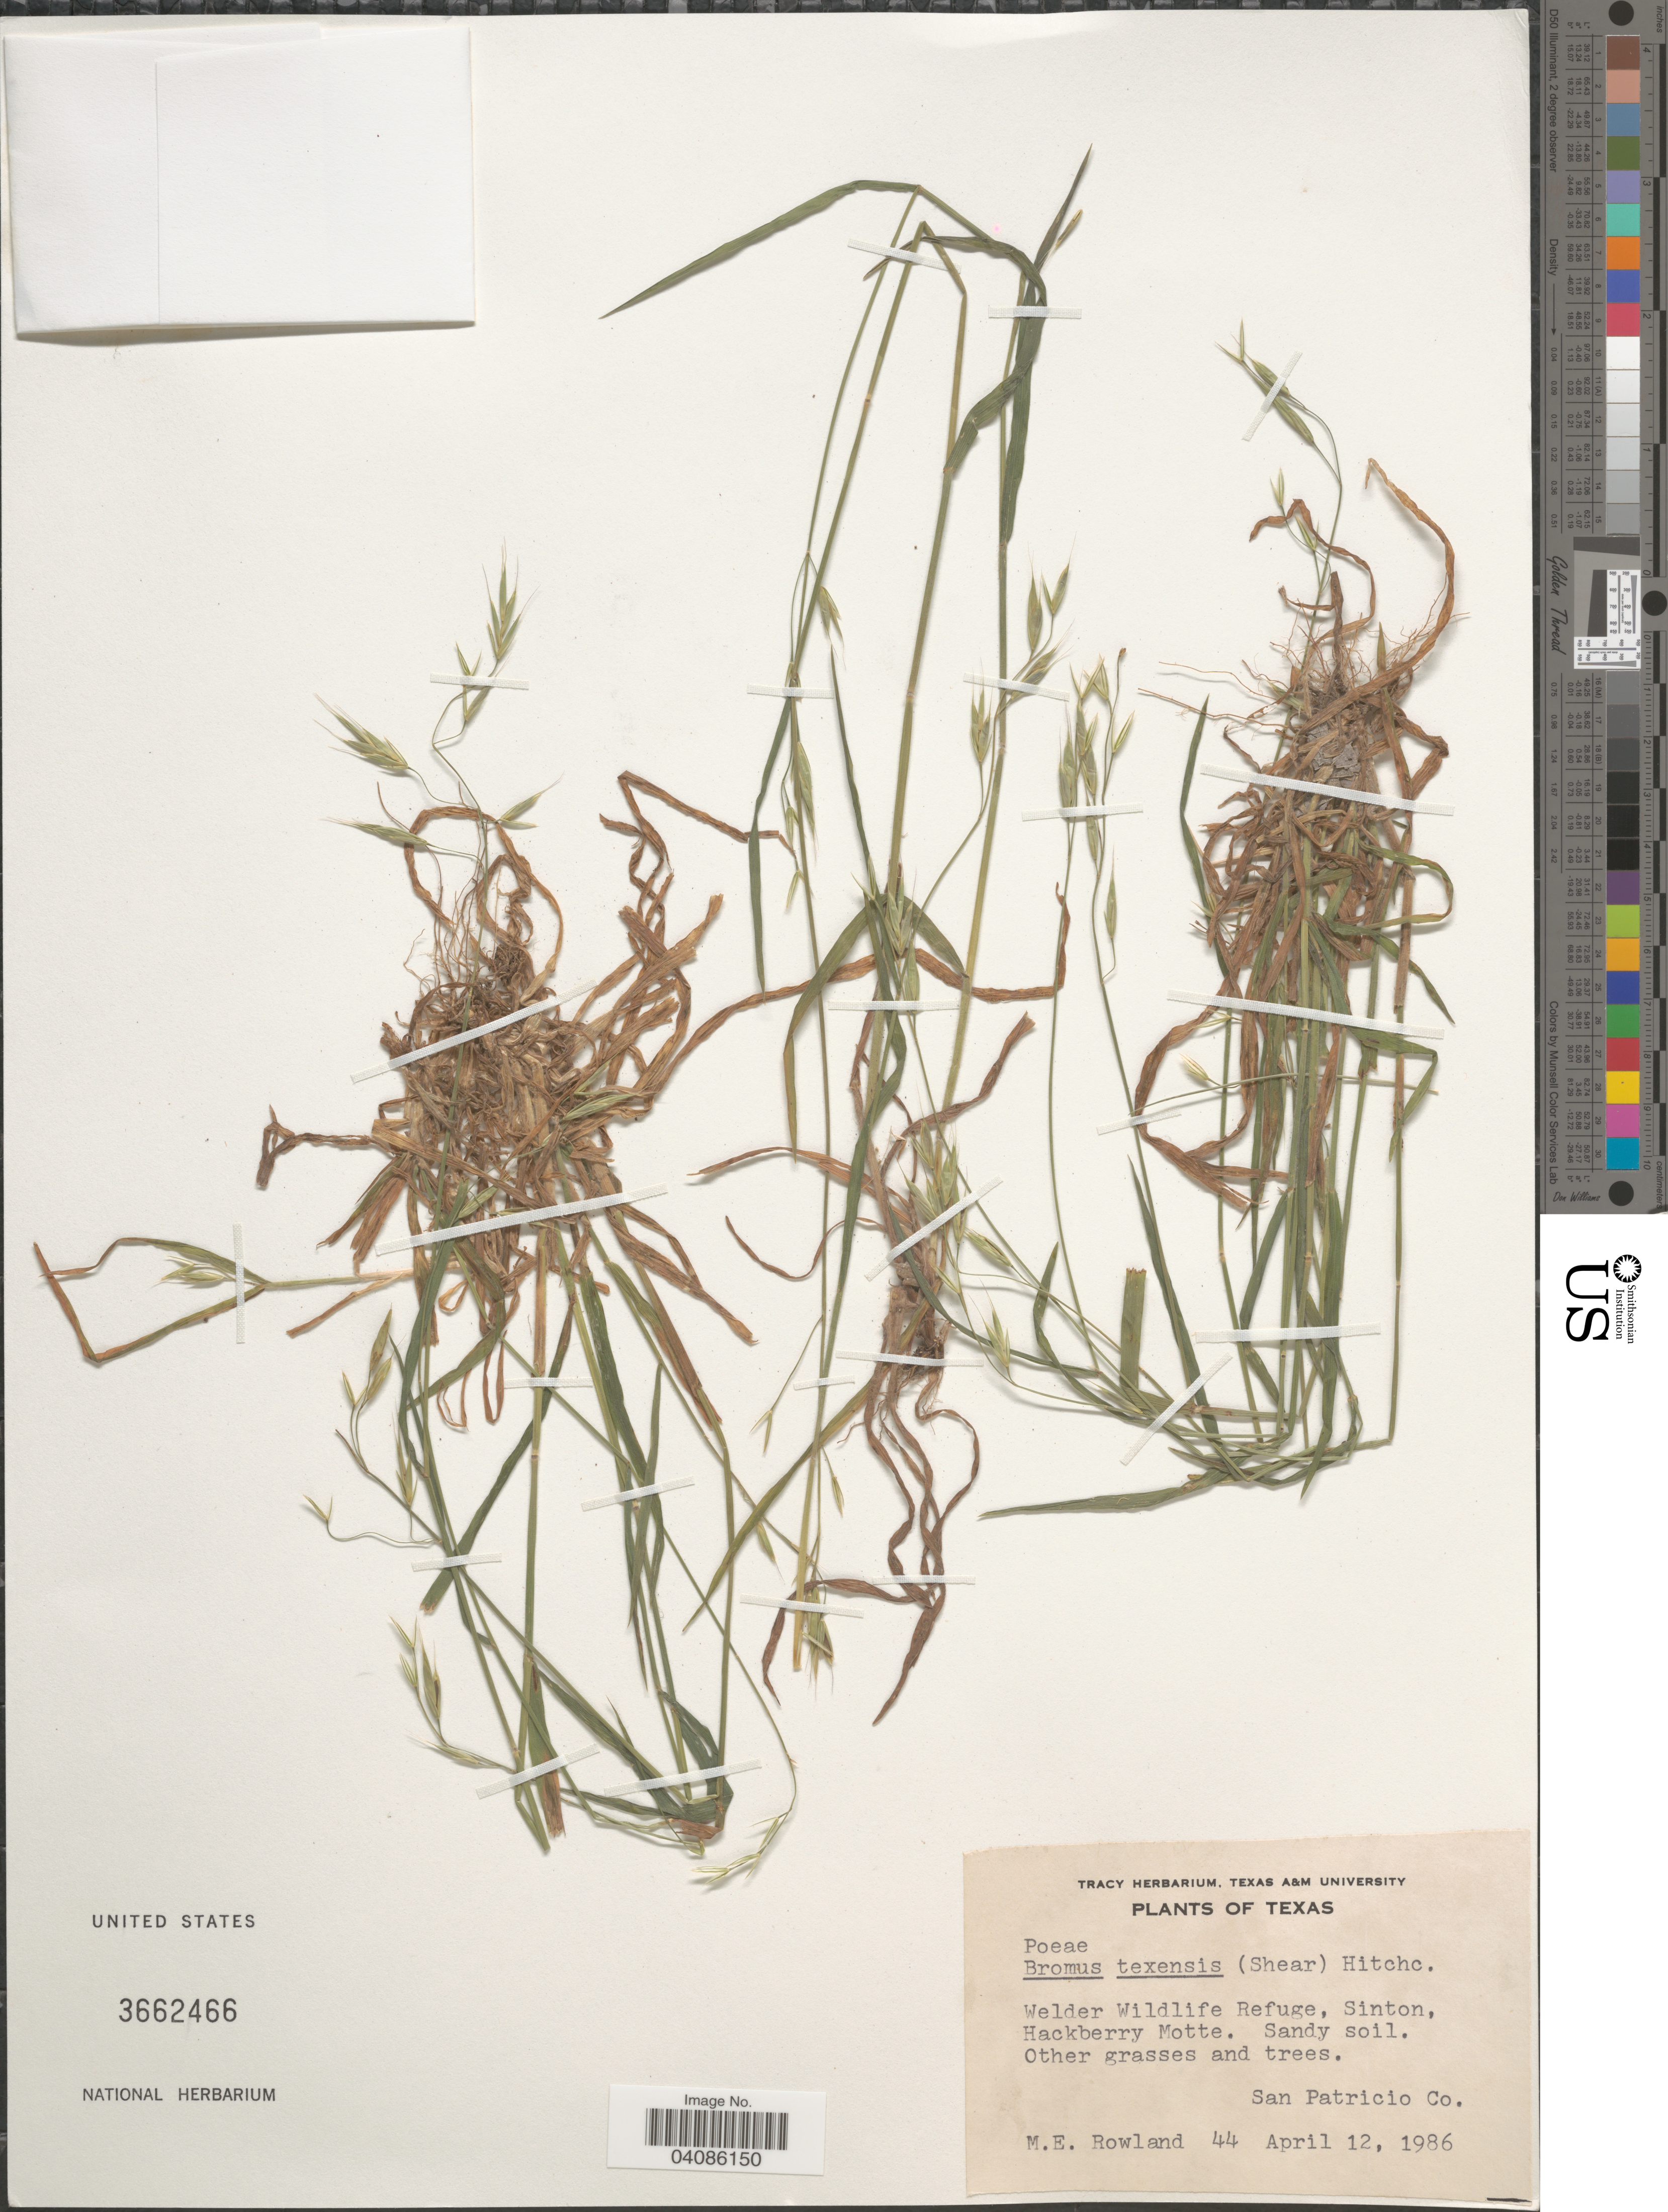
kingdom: Plantae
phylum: Tracheophyta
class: Liliopsida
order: Poales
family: Poaceae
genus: Bromus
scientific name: Bromus texensis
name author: (Shear) Hitchc.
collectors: M. Rowland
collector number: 44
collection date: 1986-04-12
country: United States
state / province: Texas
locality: Welder Wildlife Refuge, Sinton, Hackberry Motte. San Patricio Co.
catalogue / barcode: US 3662466